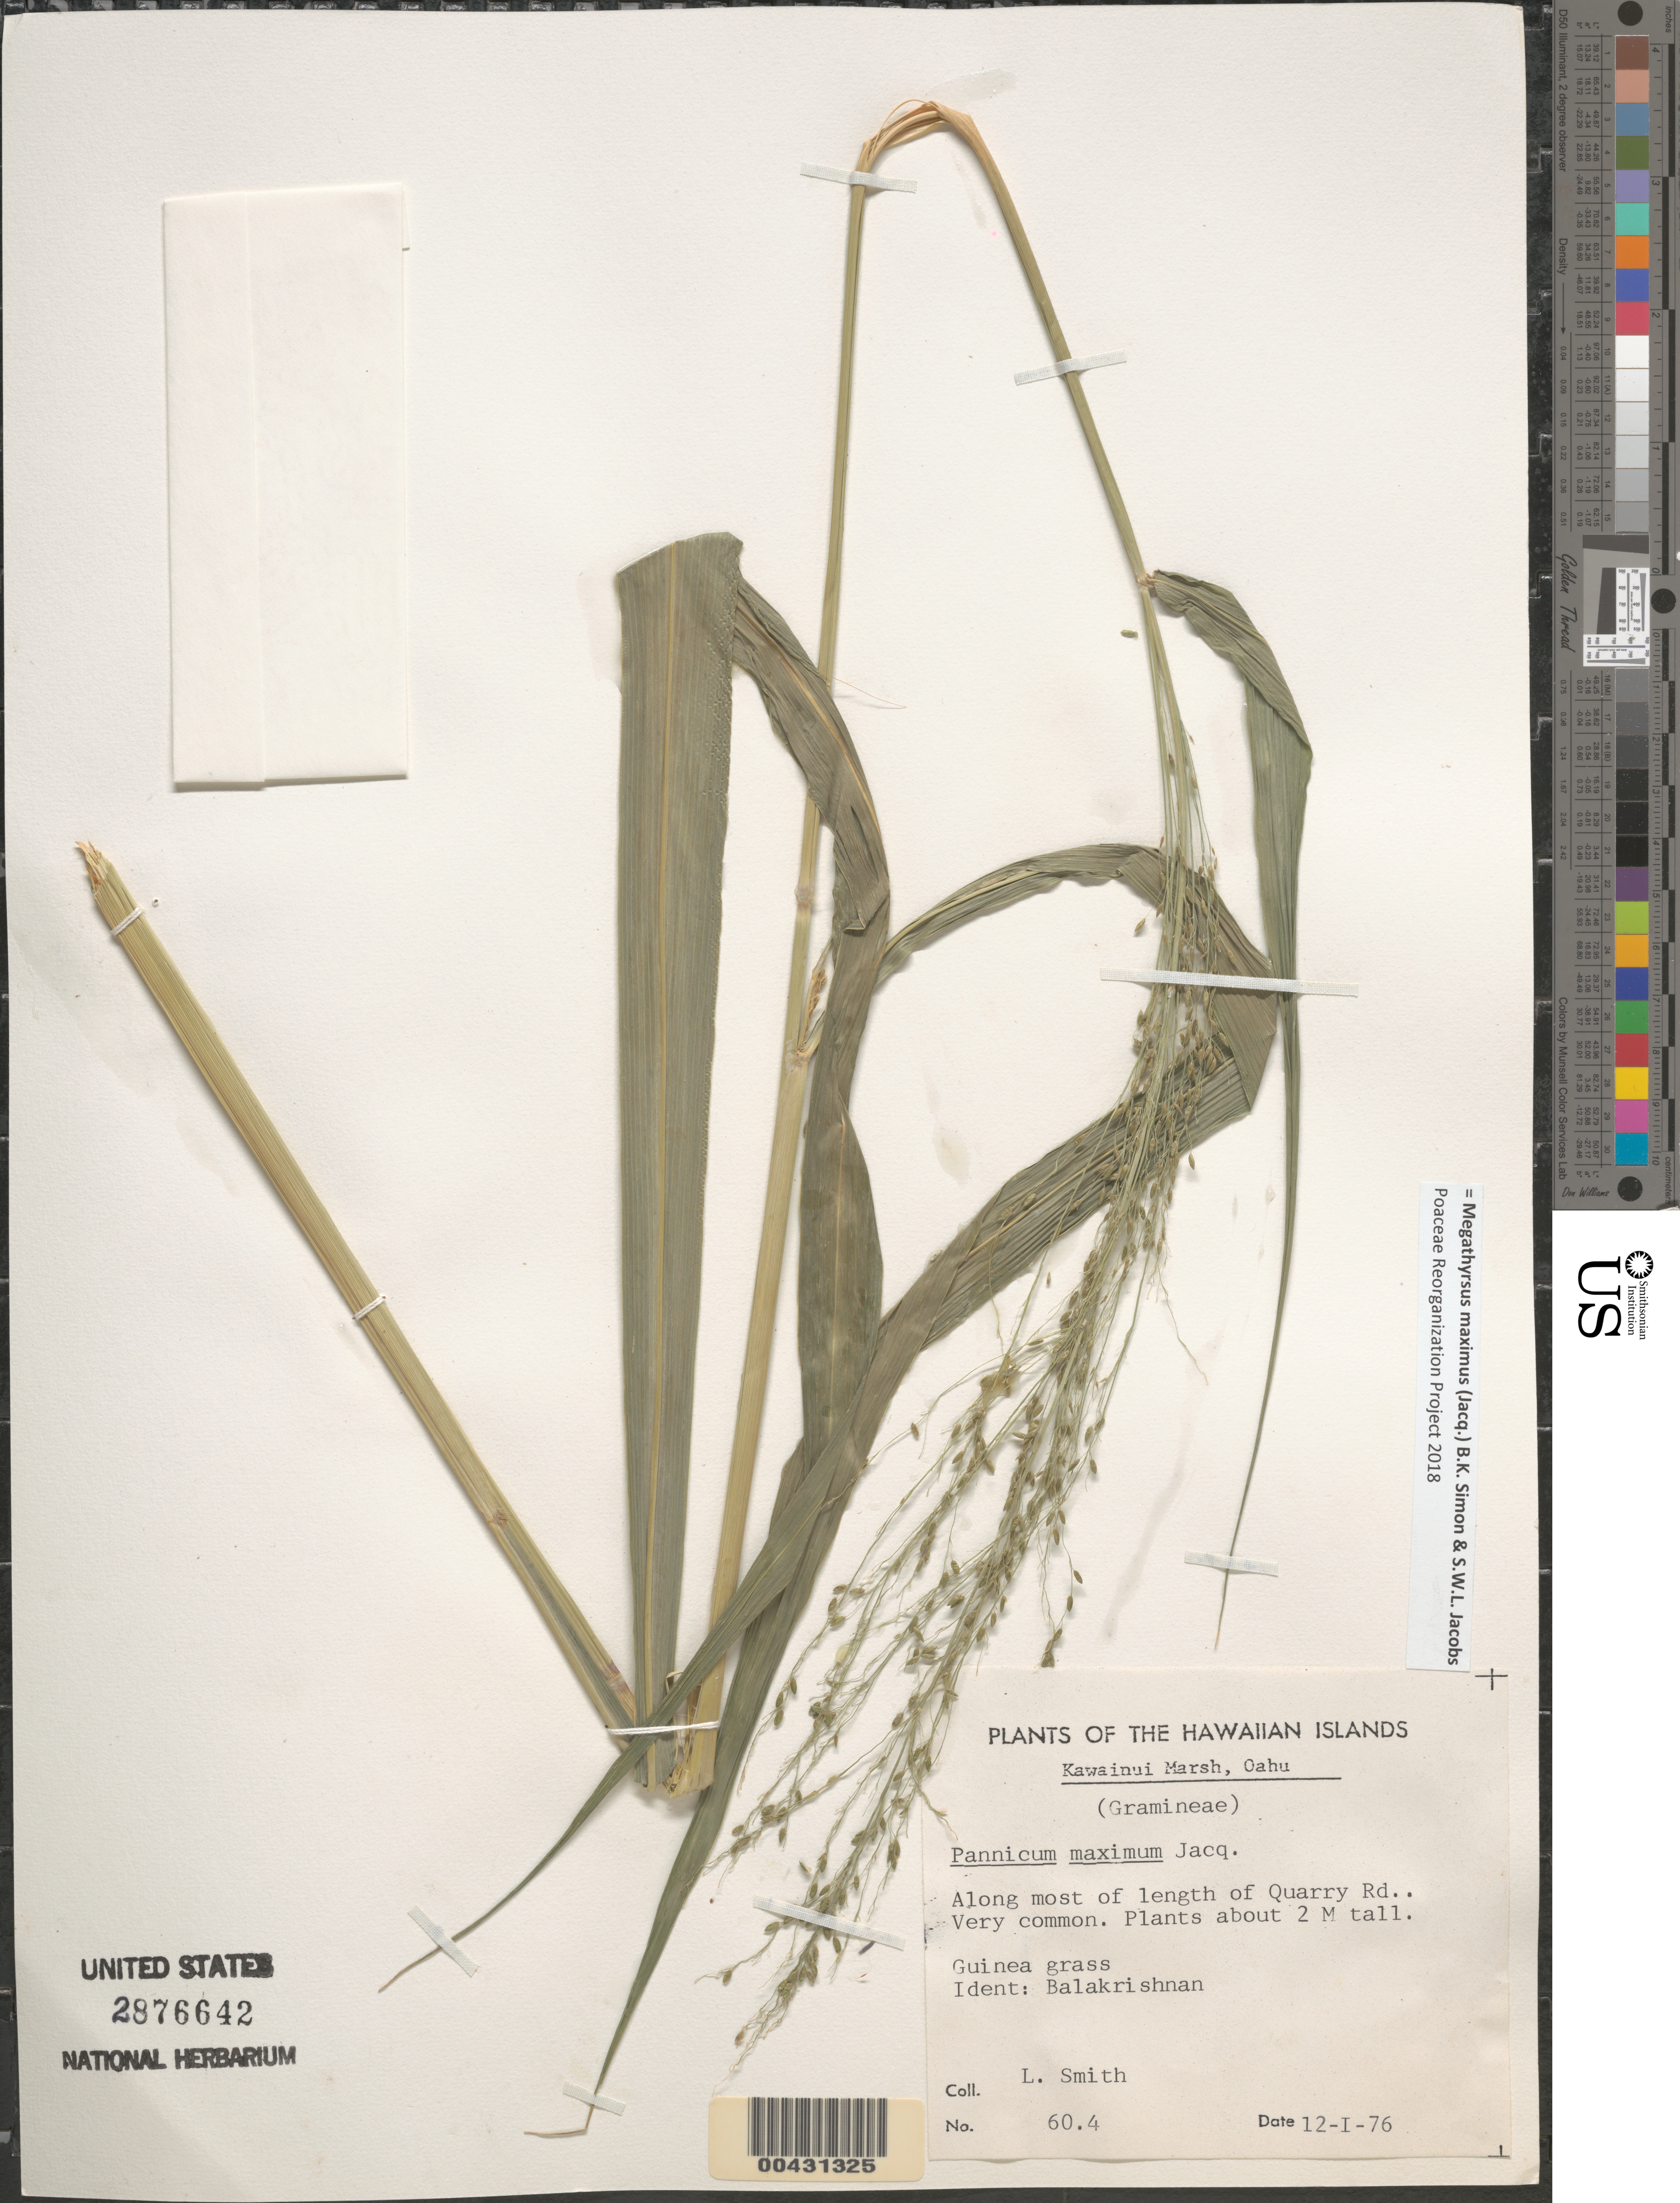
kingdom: Plantae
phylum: Tracheophyta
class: Liliopsida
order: Poales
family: Poaceae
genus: Panicum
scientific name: Panicum maximum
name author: Jacq.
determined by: Balakrishnan, N.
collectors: L. Smith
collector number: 60.4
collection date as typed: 12 Jan 1976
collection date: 1976-01-12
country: United States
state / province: Hawaii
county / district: Honolulu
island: Oahu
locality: Kawainui Marsh, along most of the length of Quarry Road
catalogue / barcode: US 2876642